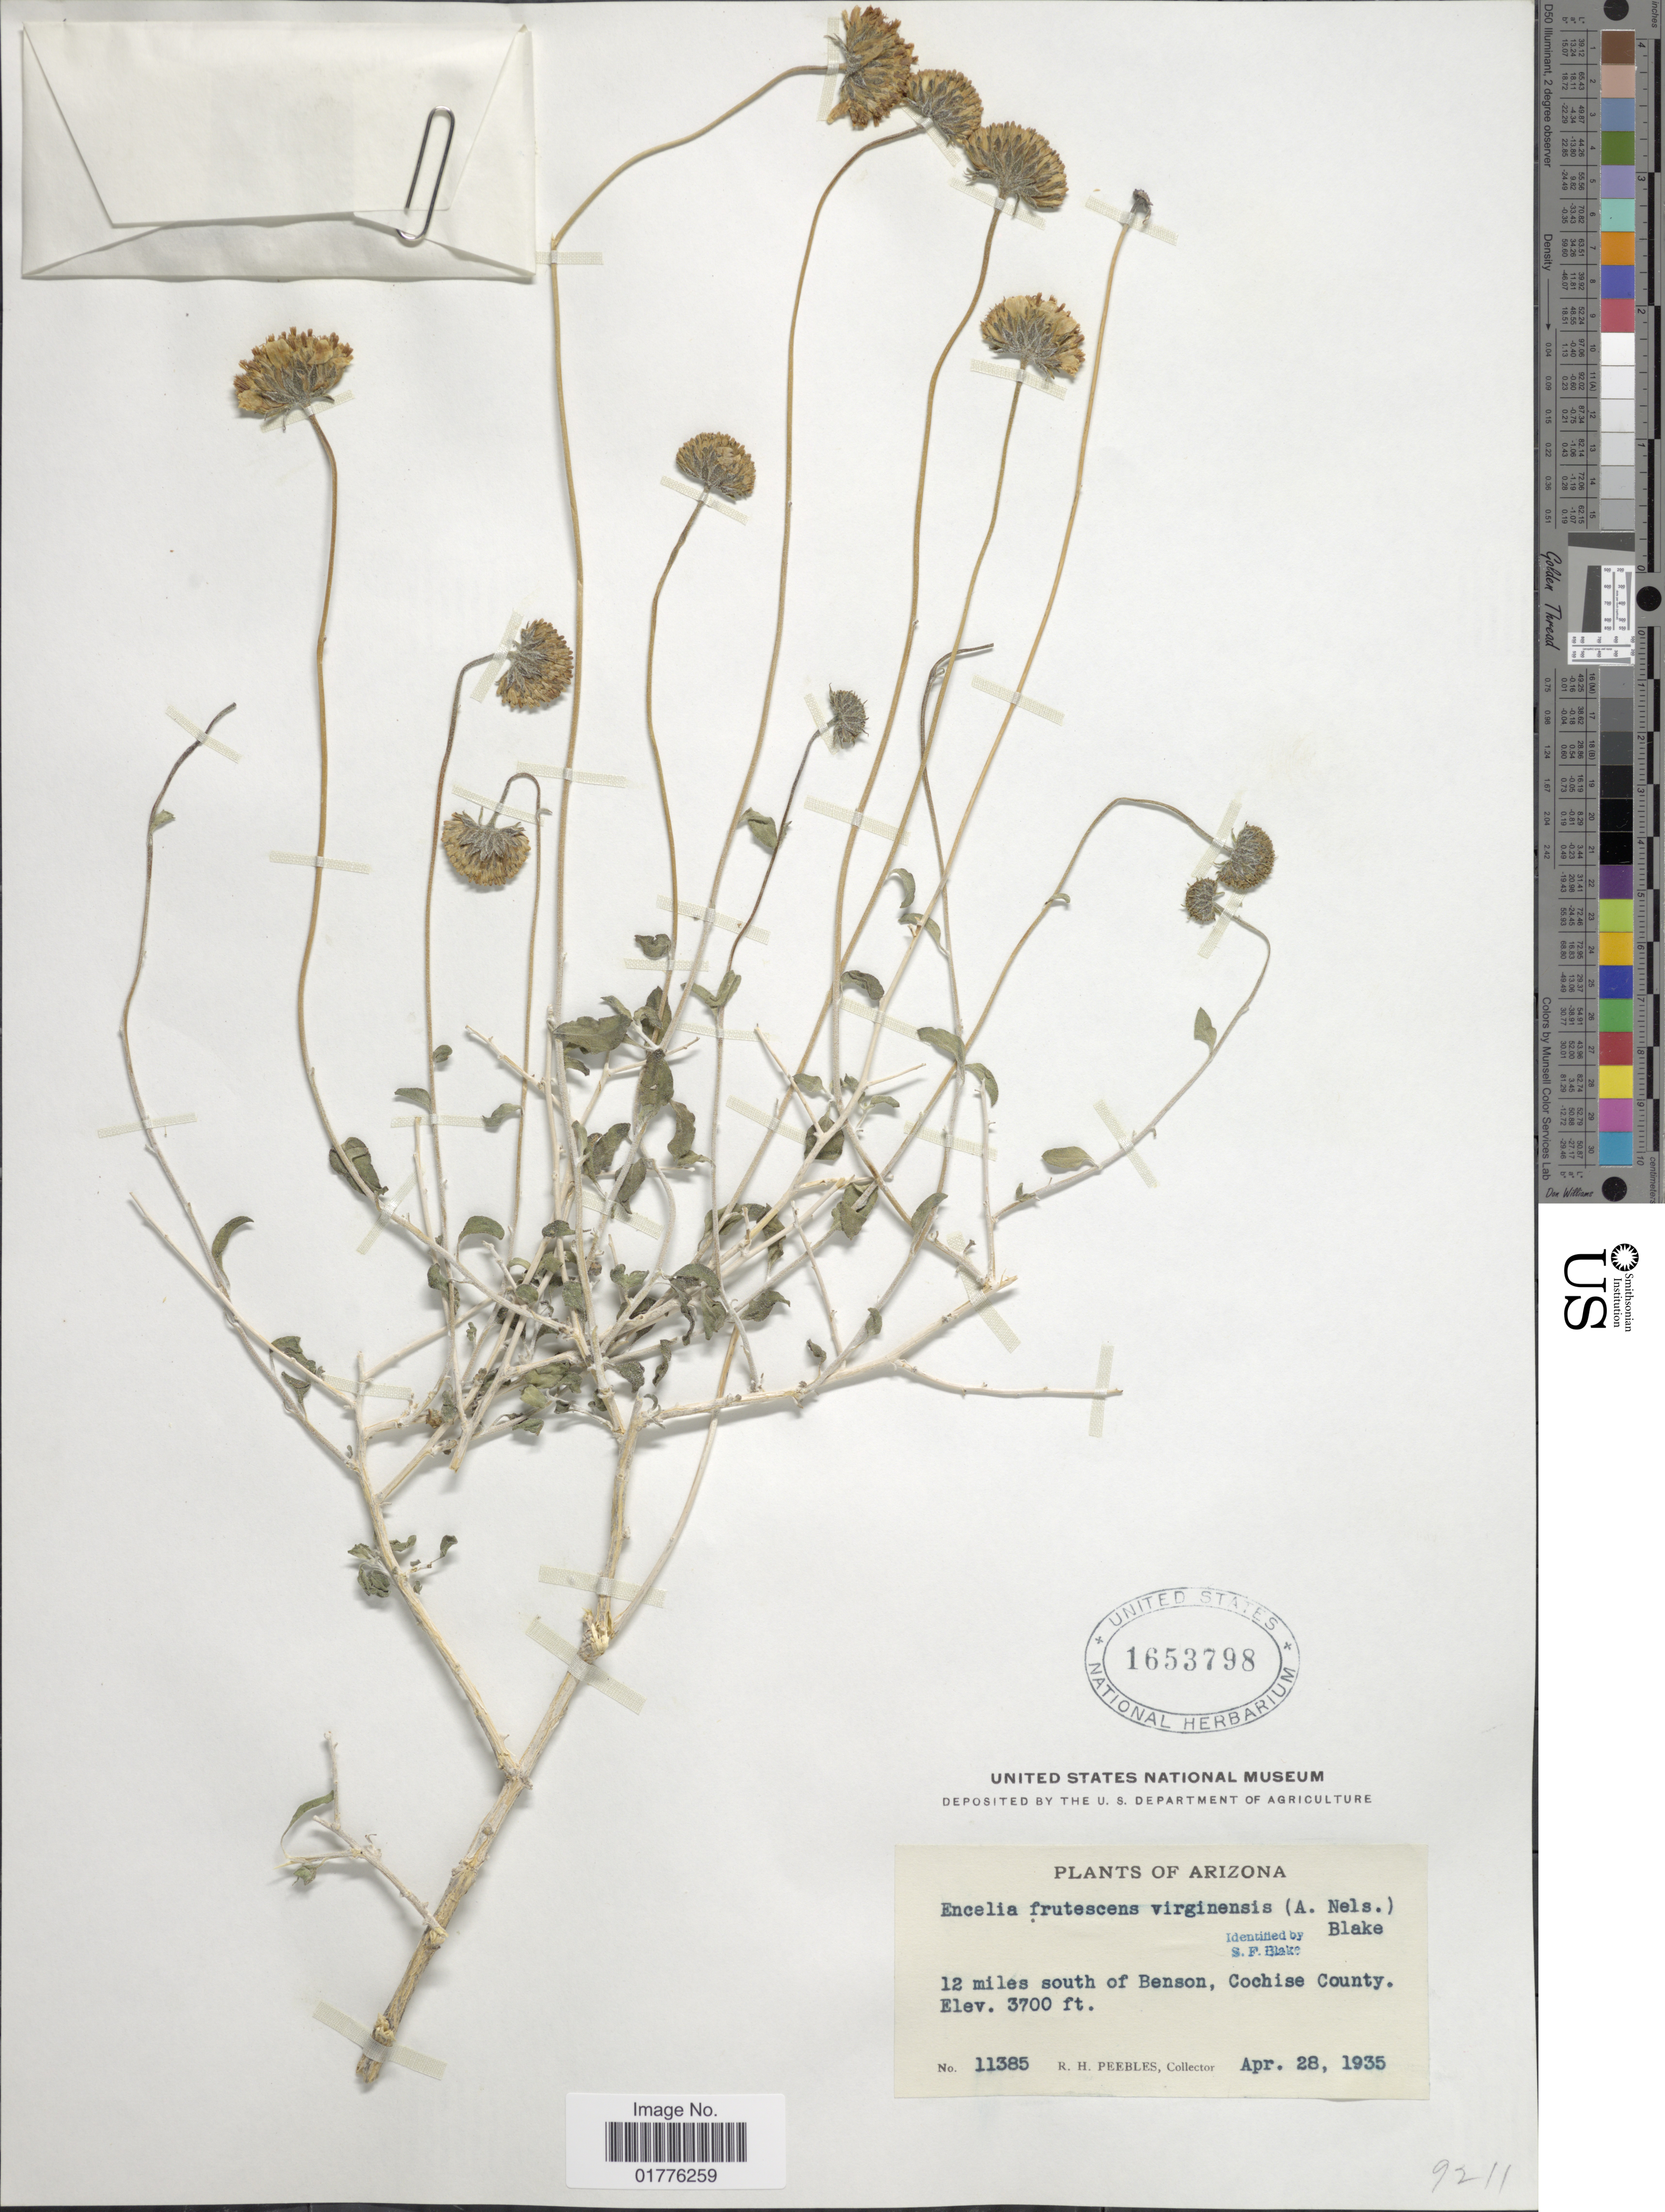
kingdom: Plantae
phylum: Tracheophyta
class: Magnoliopsida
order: Asterales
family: Asteraceae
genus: Encelia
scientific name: Encelia frutescens var. virginensis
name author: (A. Nelson) S.F. Blake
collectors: R. H. Peebles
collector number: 11385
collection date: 1935-04-28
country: United States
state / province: Arizona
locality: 12 miles south of Benson, Cochise County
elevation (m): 1128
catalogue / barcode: US 1653798